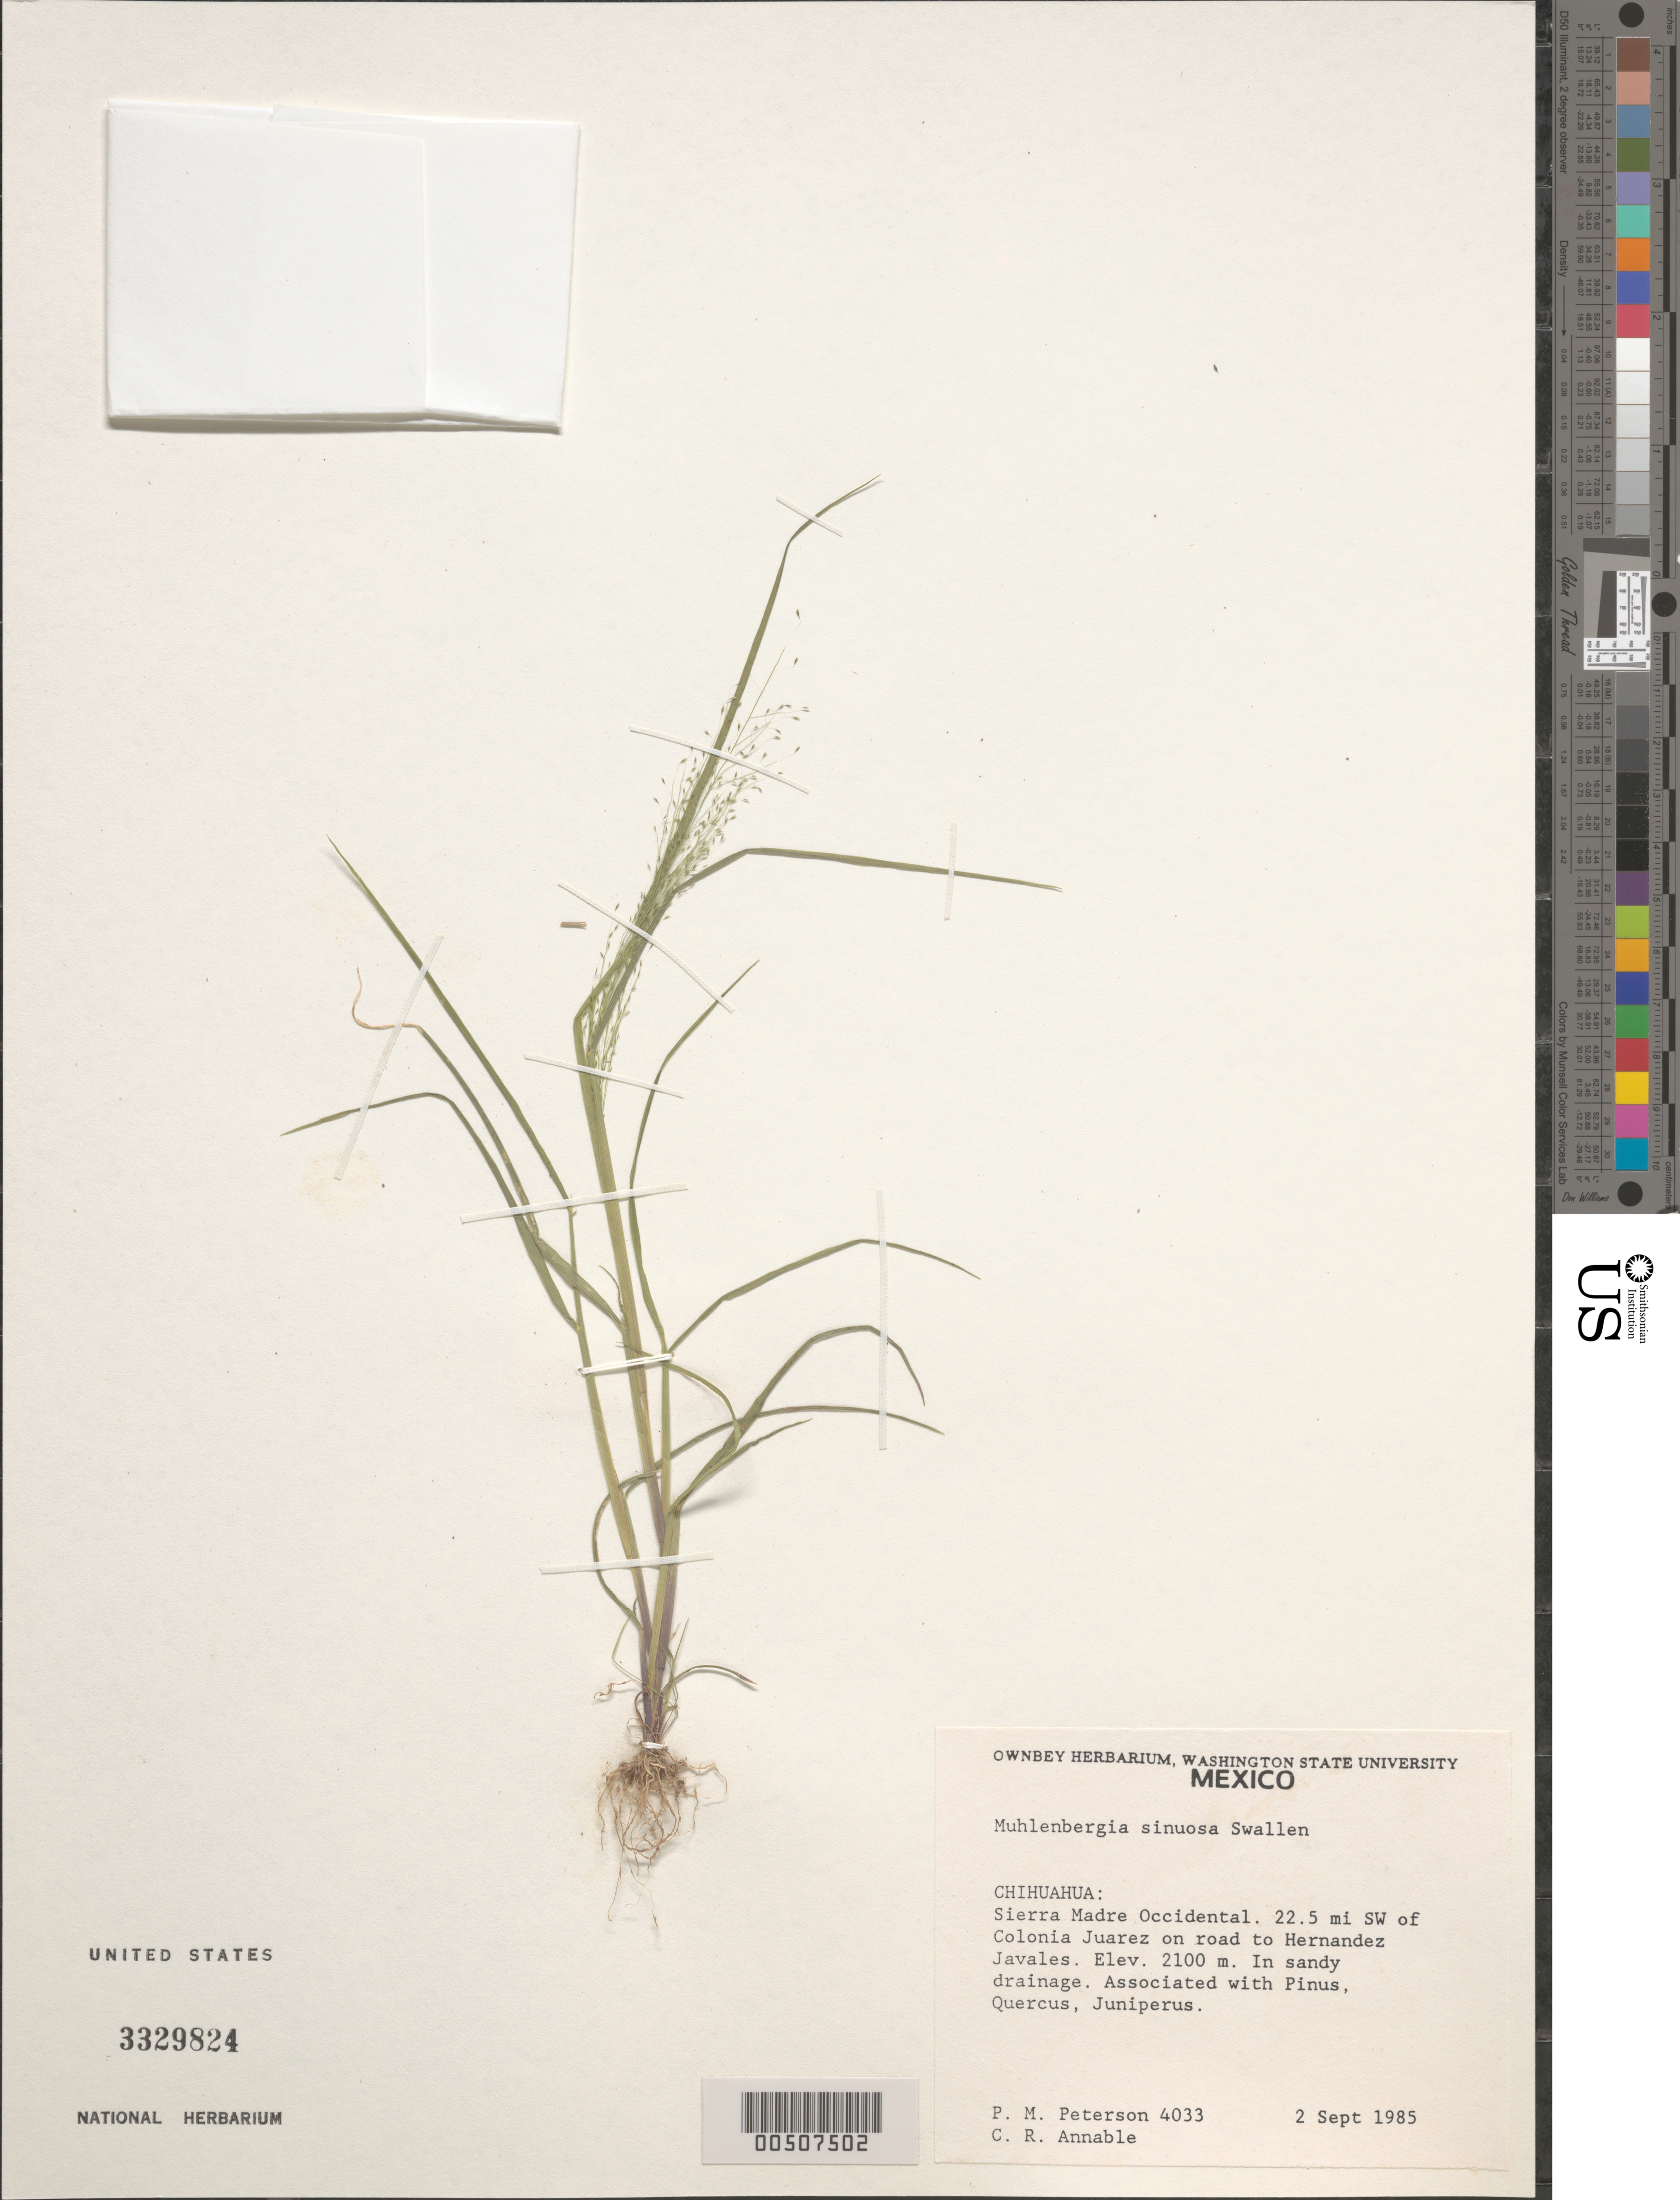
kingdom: Plantae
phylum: Tracheophyta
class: Liliopsida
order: Poales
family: Poaceae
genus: Muhlenbergia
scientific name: Muhlenbergia sinuosa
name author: Swallen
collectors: P. M. Peterson & C. R. Annable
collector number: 04033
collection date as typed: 02 Sep 1985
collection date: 1985-09-02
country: Mexico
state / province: Chihuahua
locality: Sierra Madre Occidental, 22.5 miles southwest of Colonia Juarez on road to Hernandez Javales.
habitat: In sandy drainage, associated with Pinus, Quercus and Juniperus.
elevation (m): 2100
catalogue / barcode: US 3329824